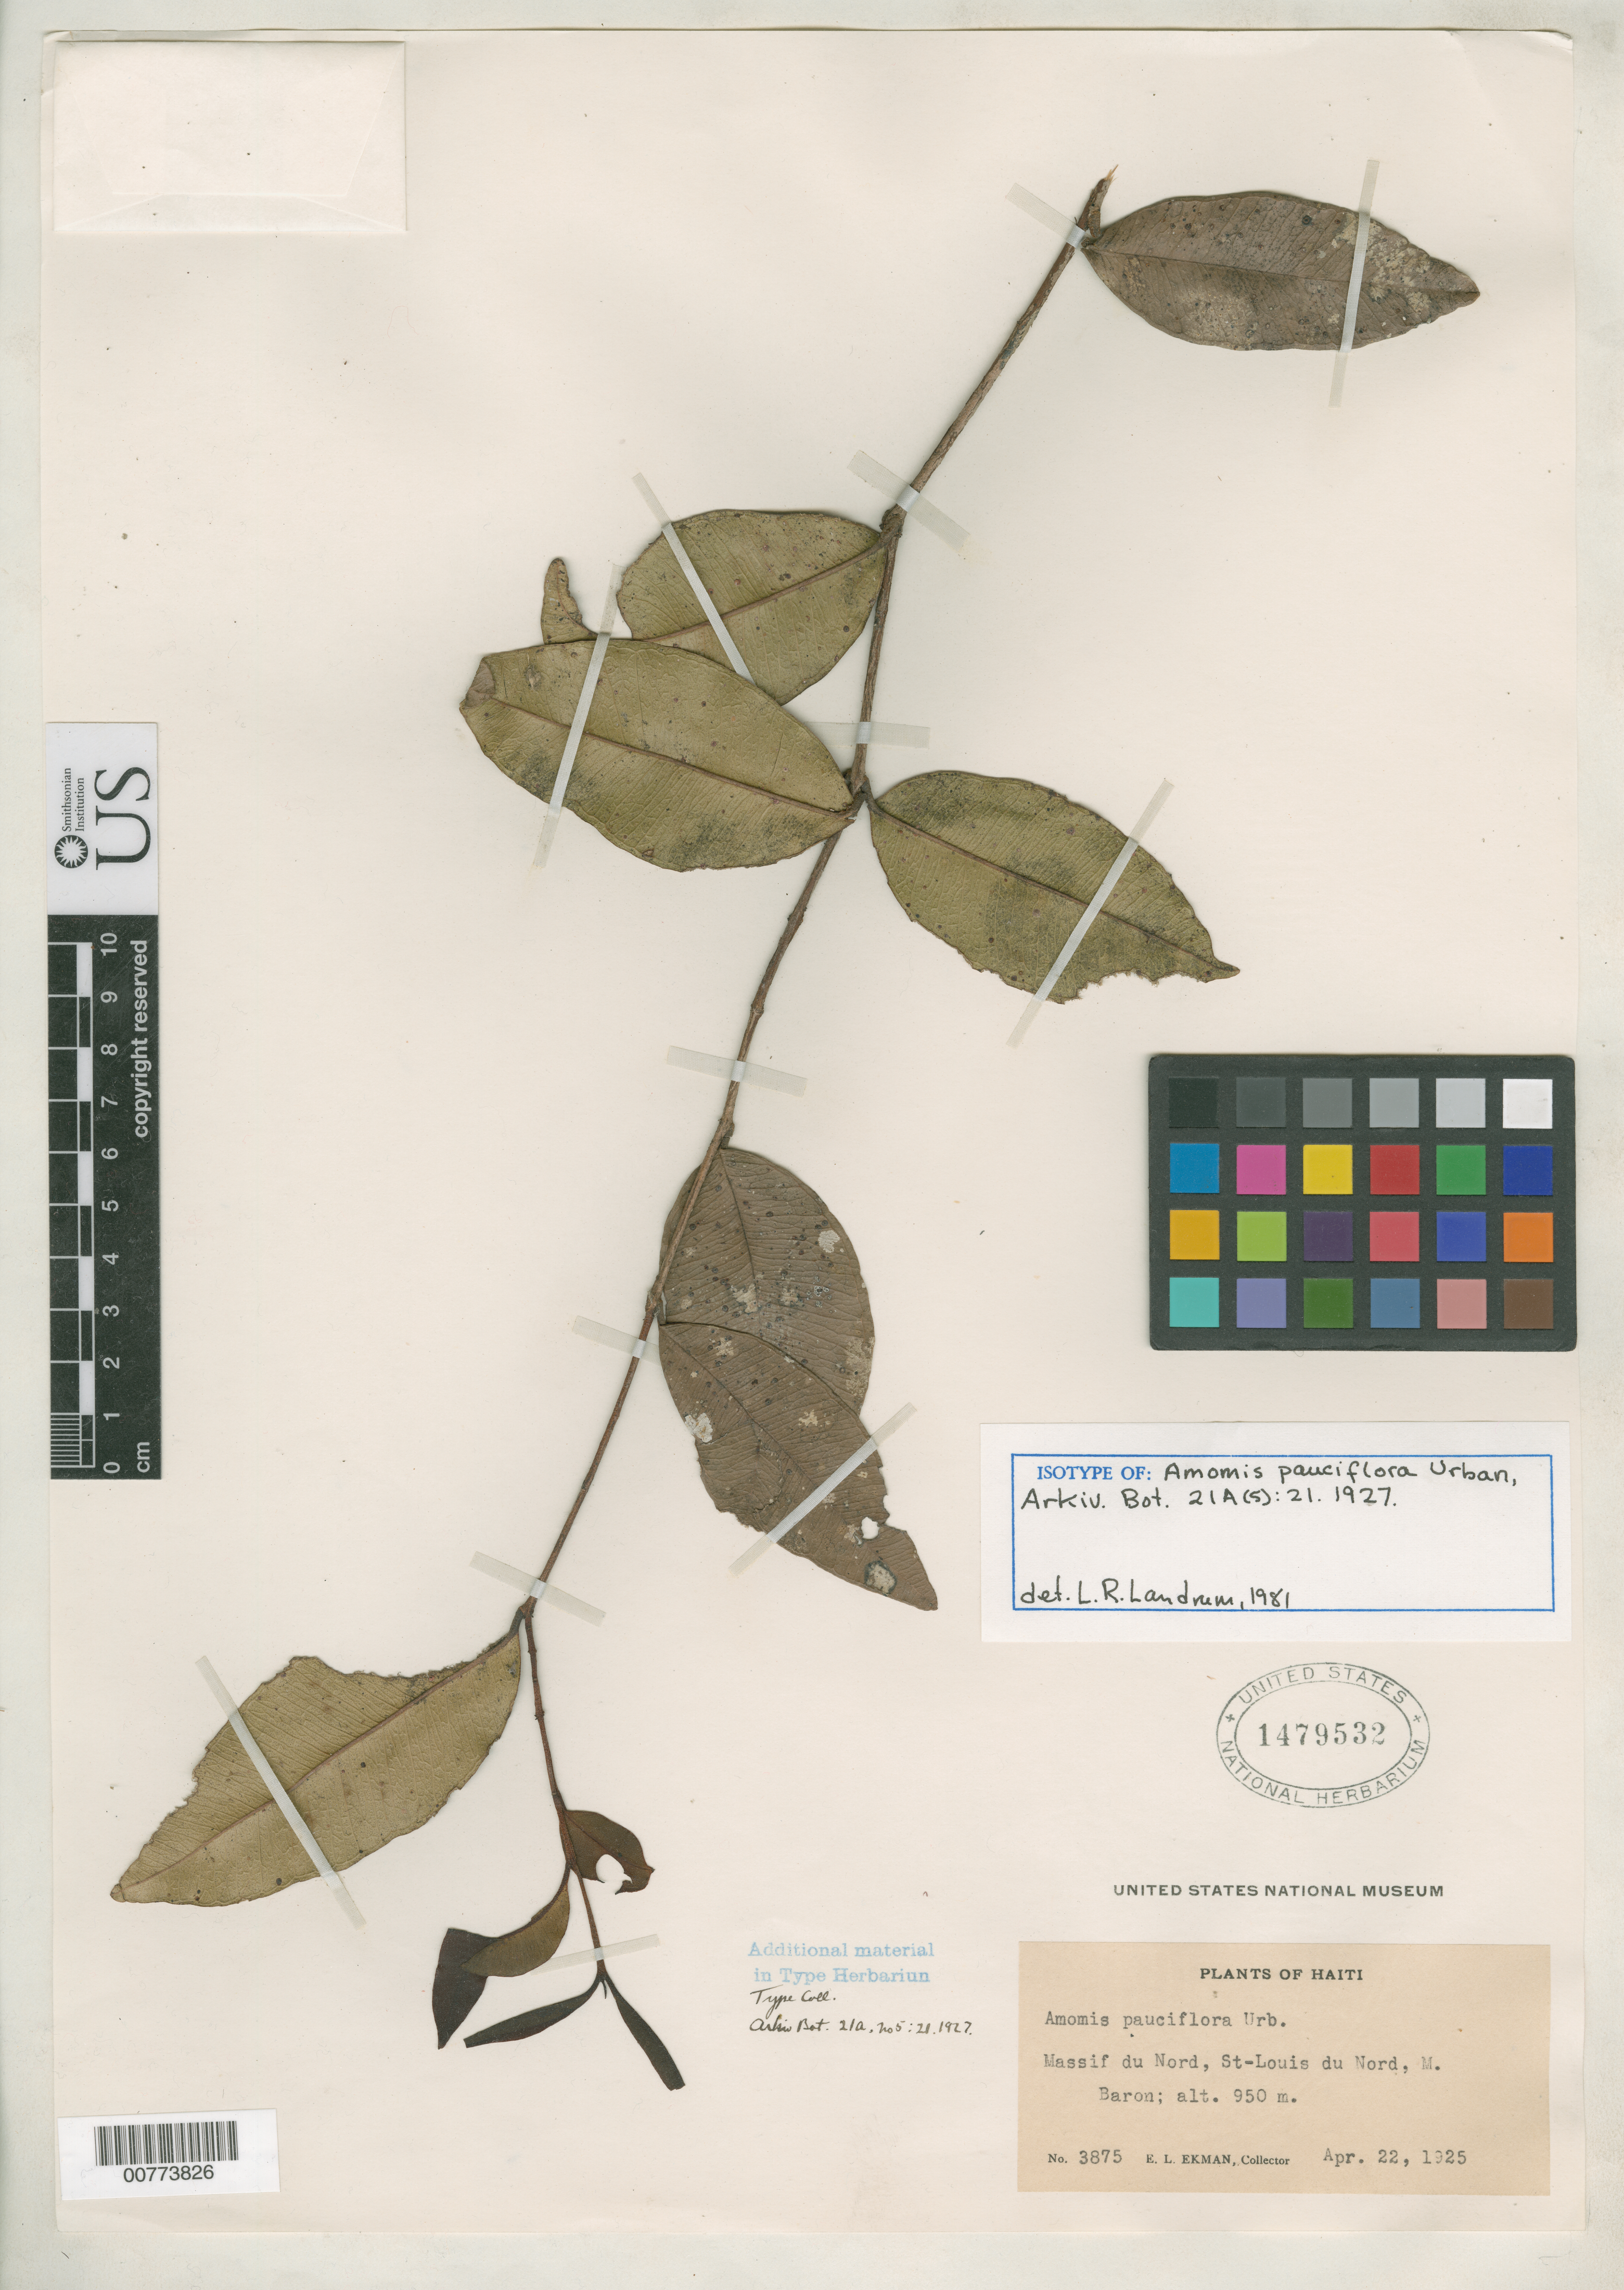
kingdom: Plantae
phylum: Tracheophyta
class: Magnoliopsida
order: Myrtales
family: Myrtaceae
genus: Amomis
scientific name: Amomis pauciflora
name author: Urb.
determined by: Landrum, L. R.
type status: Isotype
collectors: E. L. Ekman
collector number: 3875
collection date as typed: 22 Apr 1925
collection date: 1925-04-22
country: Haiti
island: Hispaniola Island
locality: Massif du Nord, St-Louiss du Nord, M. Baron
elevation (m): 950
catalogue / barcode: US 1479532